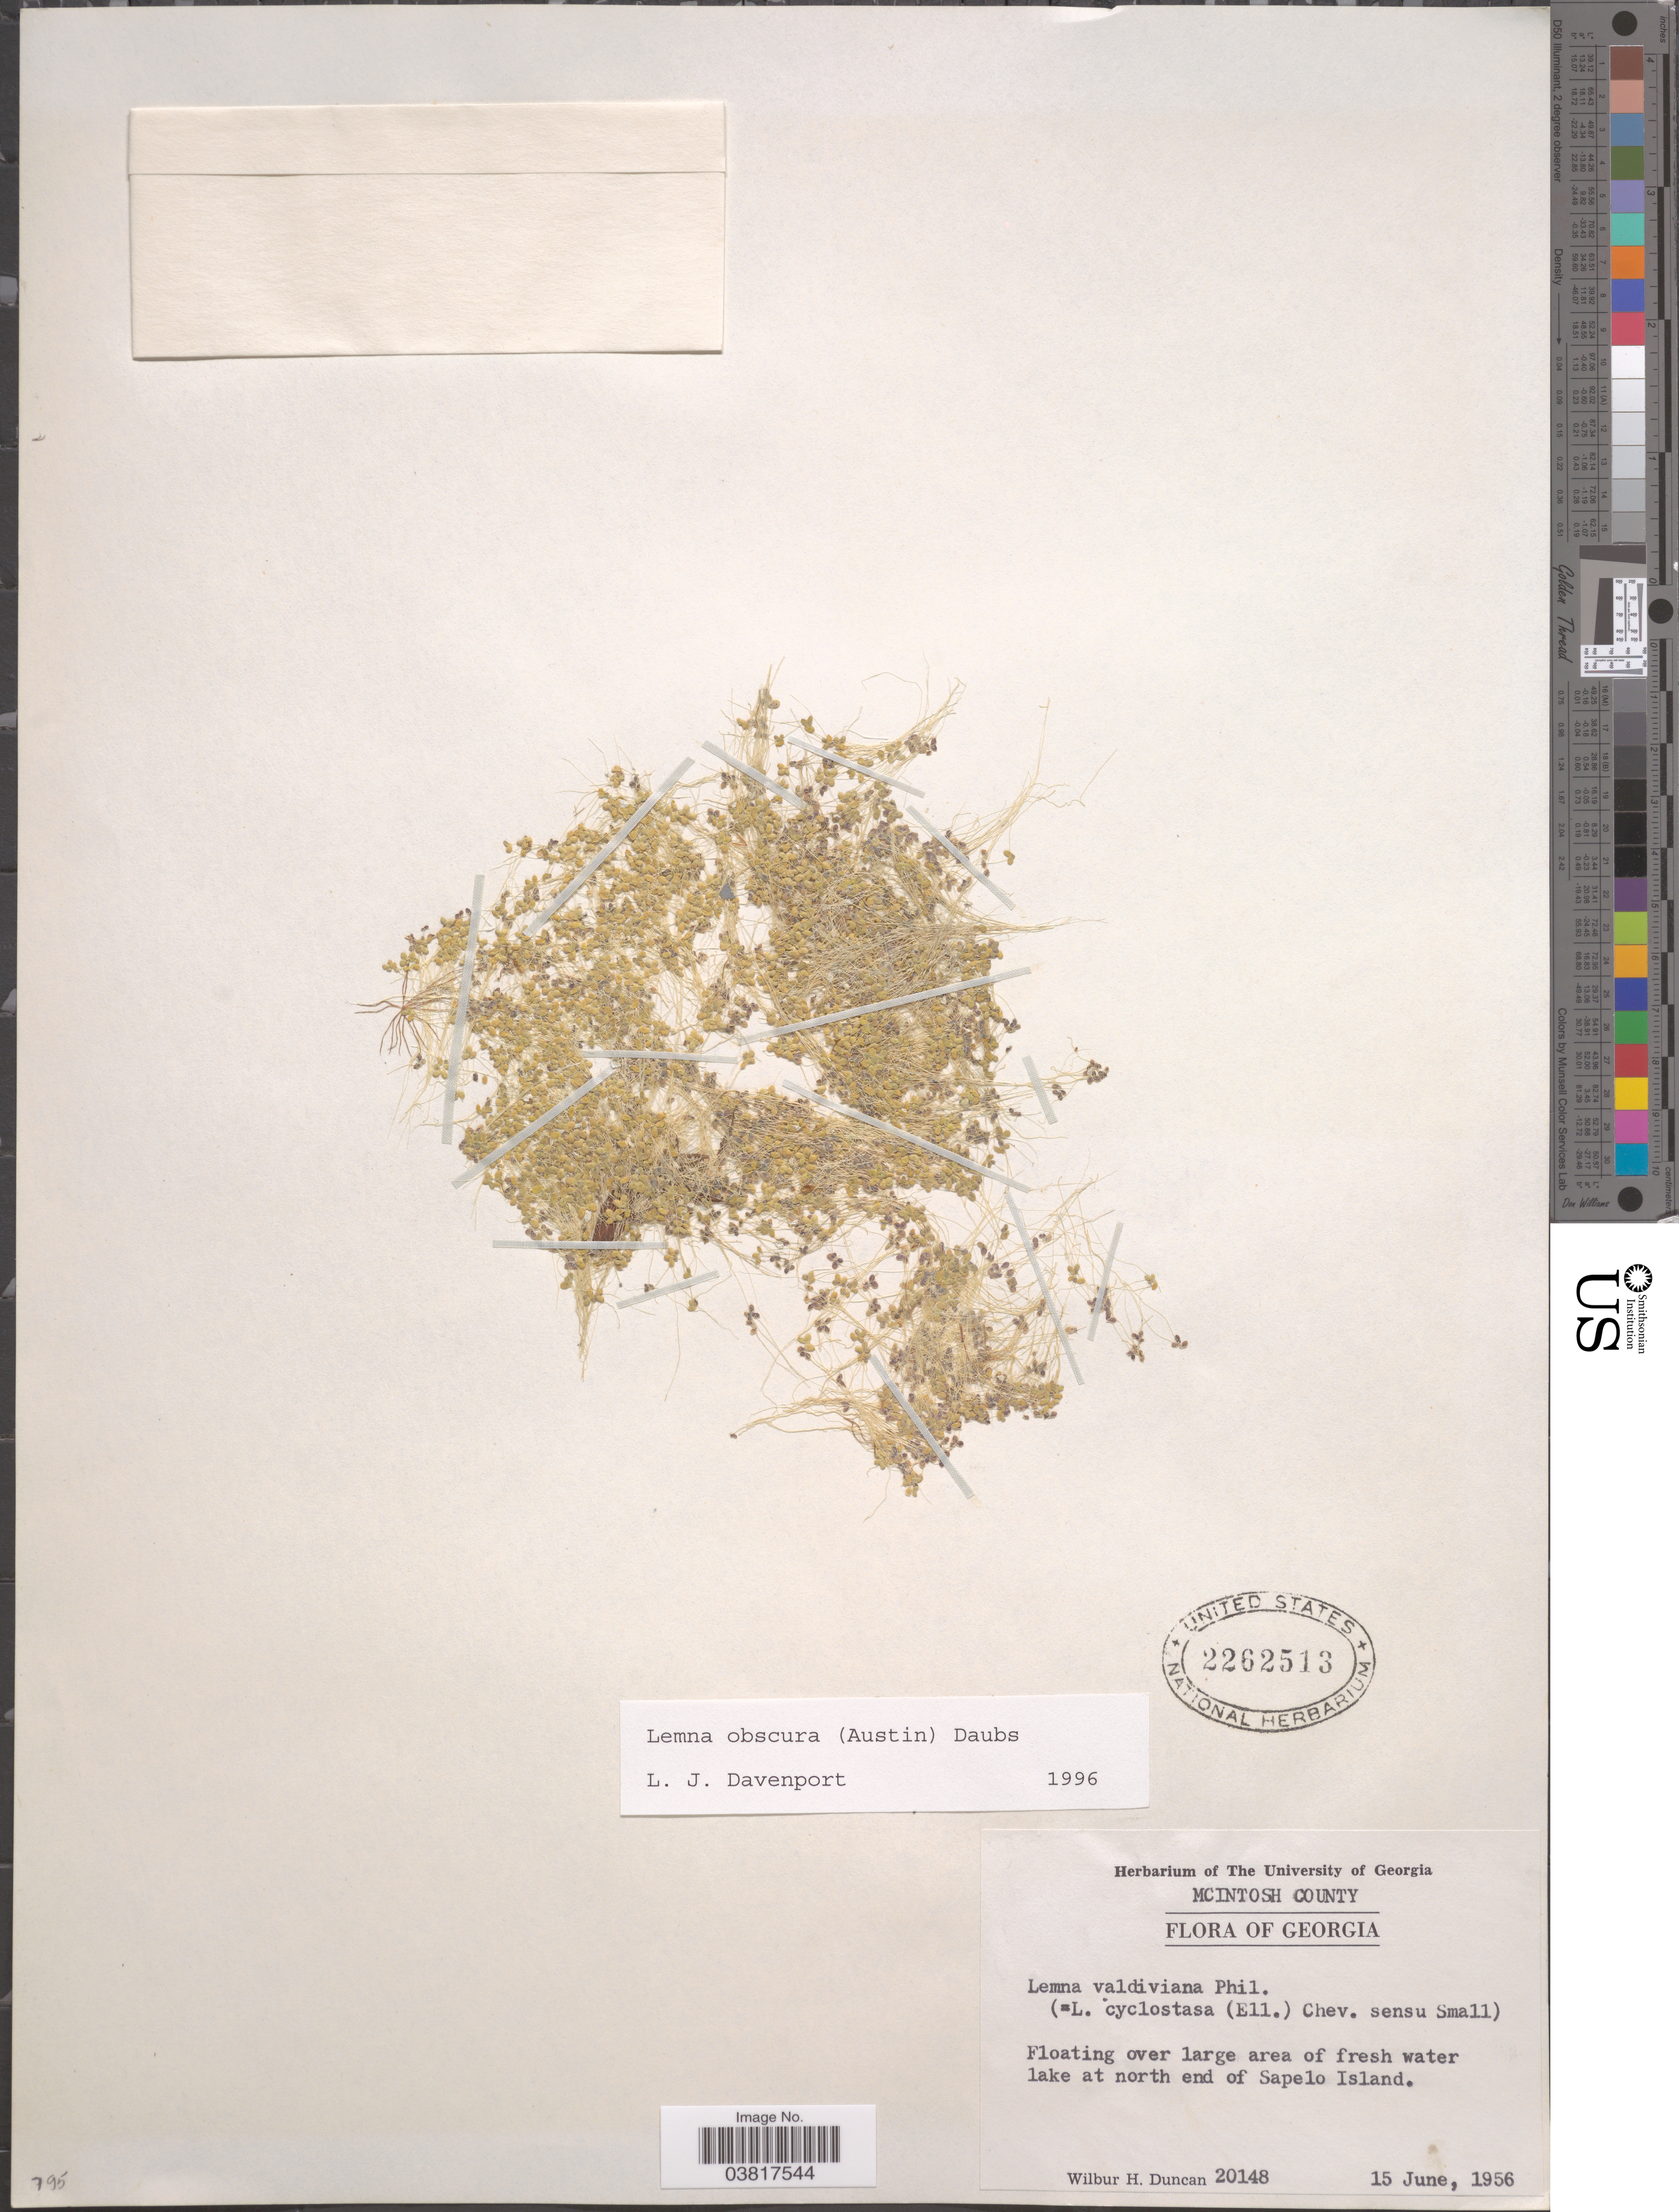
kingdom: Plantae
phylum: Tracheophyta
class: Liliopsida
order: Alismatales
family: Araceae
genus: Lemna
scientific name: Lemna obscura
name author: (Austin) Daubs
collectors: W. H. Duncan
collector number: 20148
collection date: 1956-06-15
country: United States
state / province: Georgia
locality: McIntosh County. Over large area of fresh water lake at north end of Sapelo Island.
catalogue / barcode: US 2262513